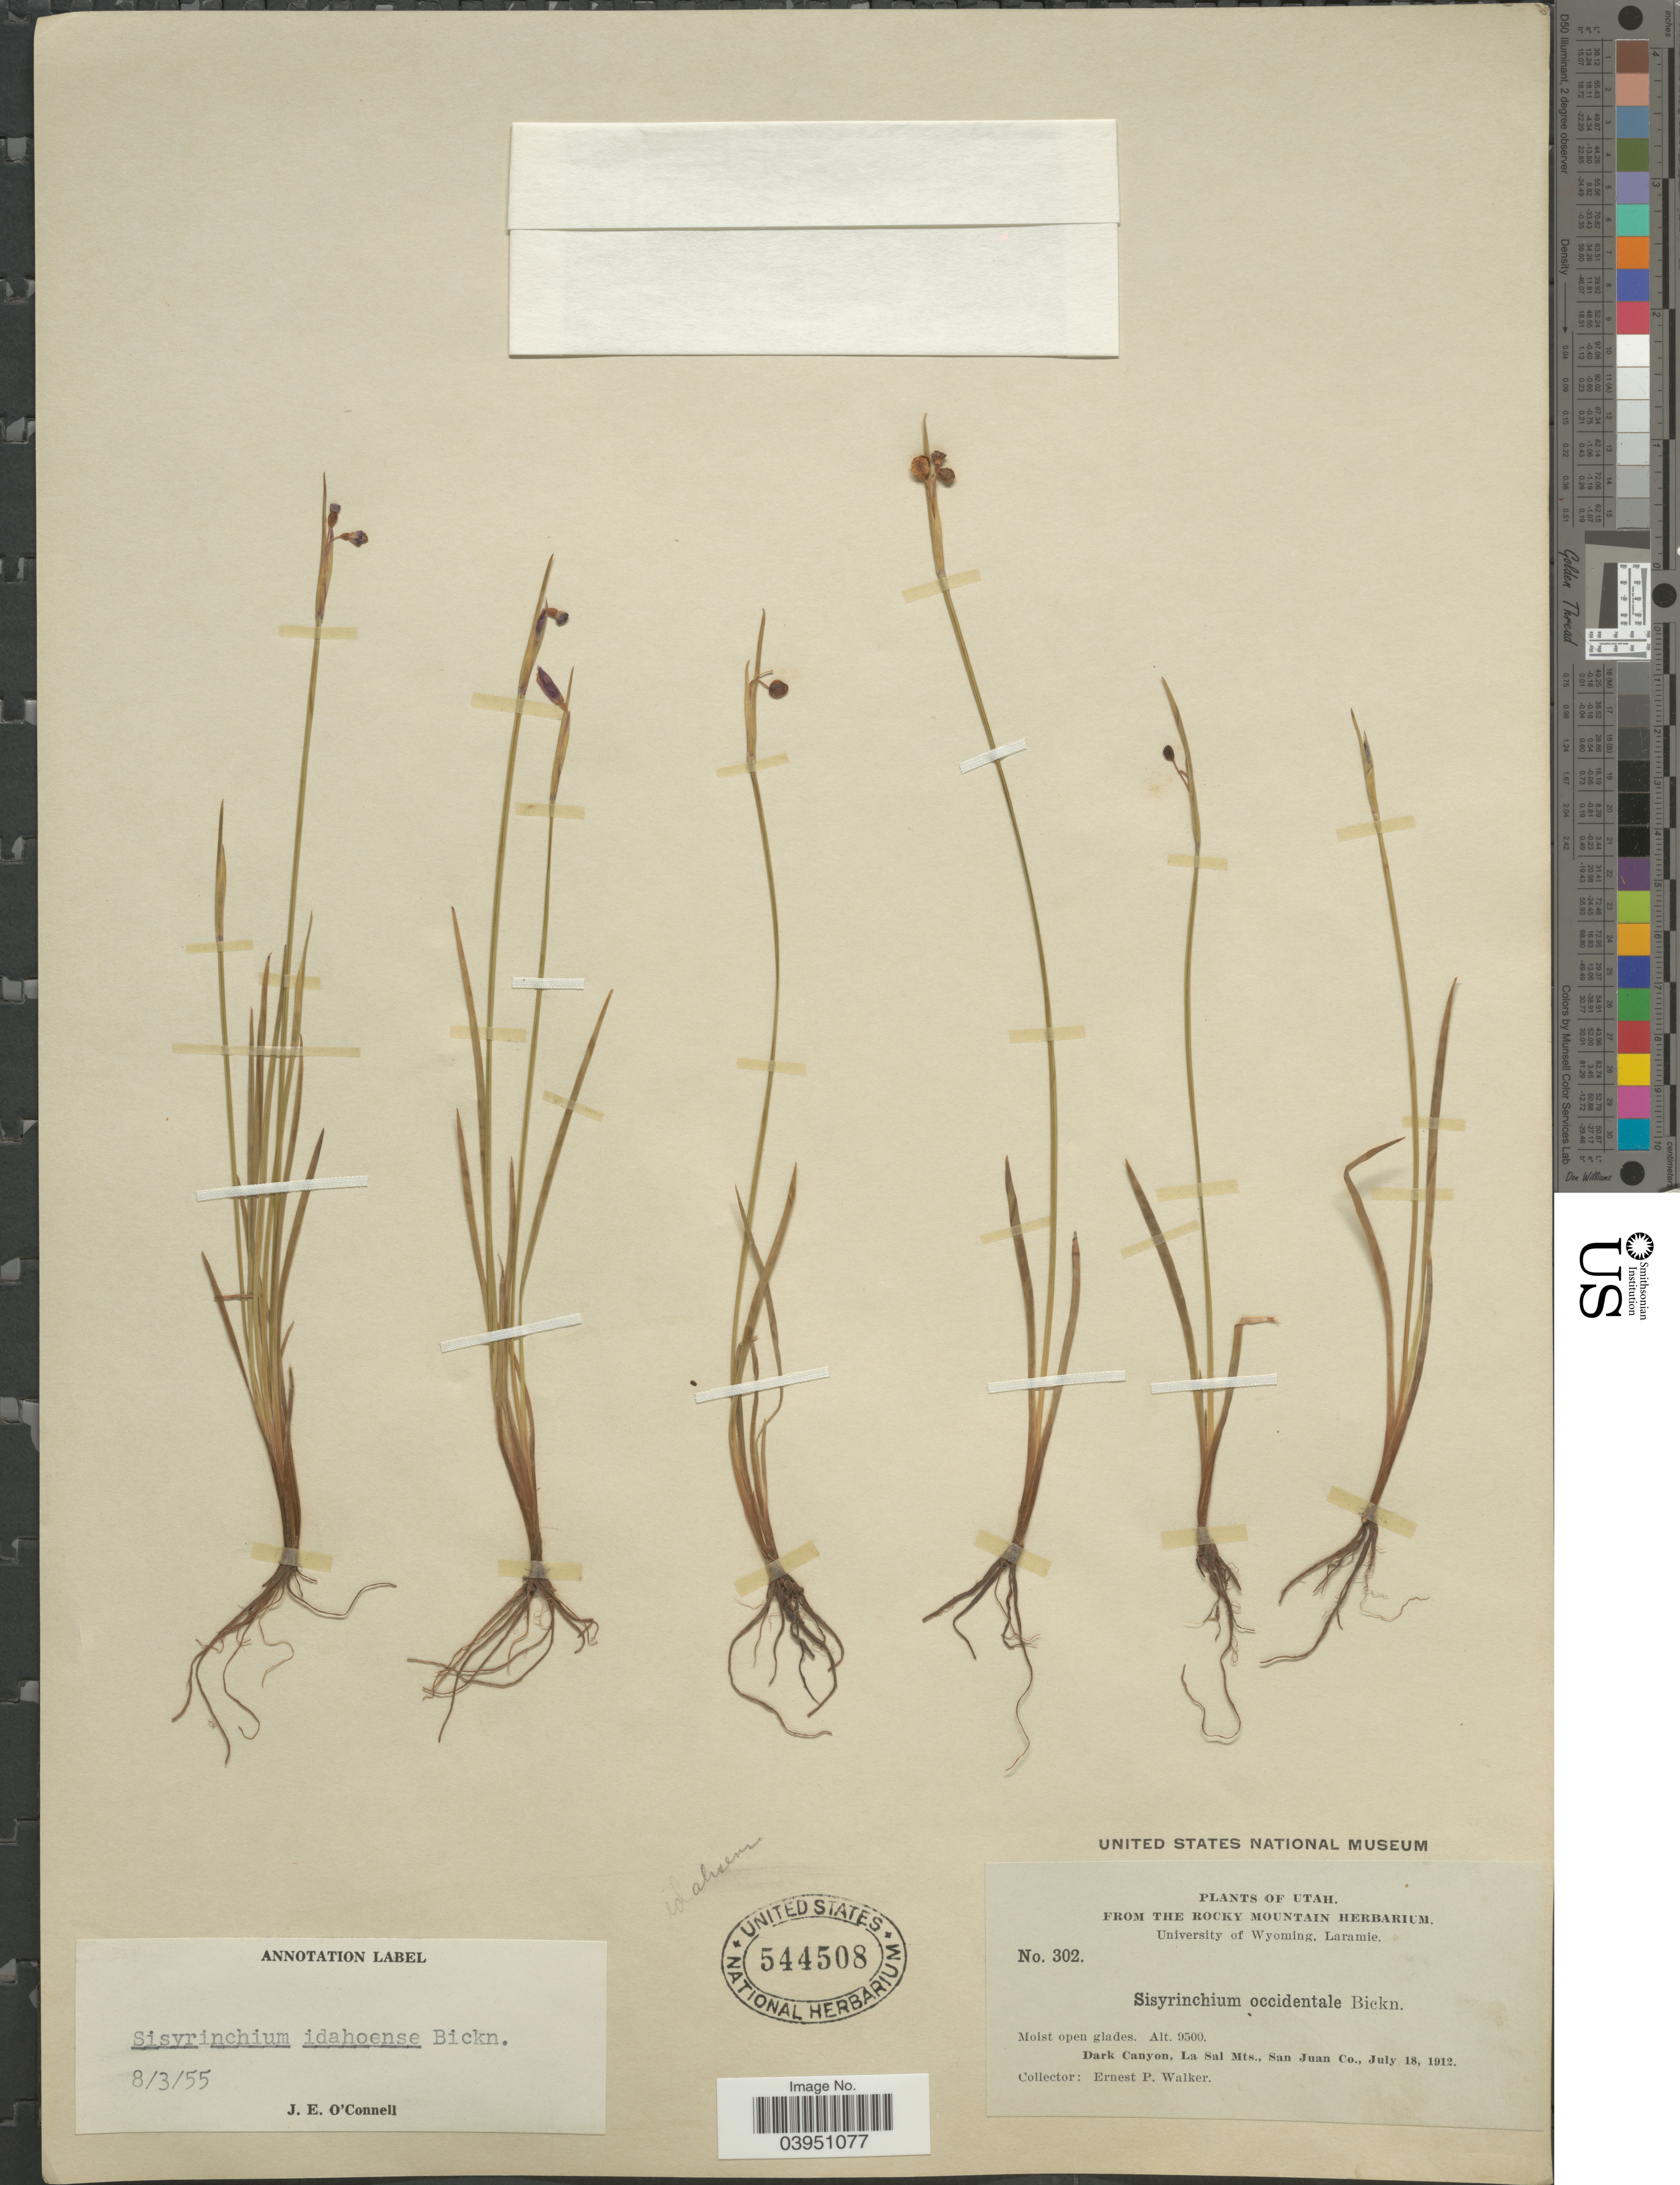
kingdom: Plantae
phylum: Tracheophyta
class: Liliopsida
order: Asparagales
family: Iridaceae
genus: Sisyrinchium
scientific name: Sisyrinchium idahoense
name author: E.P. Bicknell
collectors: E. P. Walker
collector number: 302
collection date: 1912-07-18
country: United States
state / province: Utah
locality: Moist open glades. Dark Canyon, La Sal Mts., San Juan Co.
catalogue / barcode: US 544508